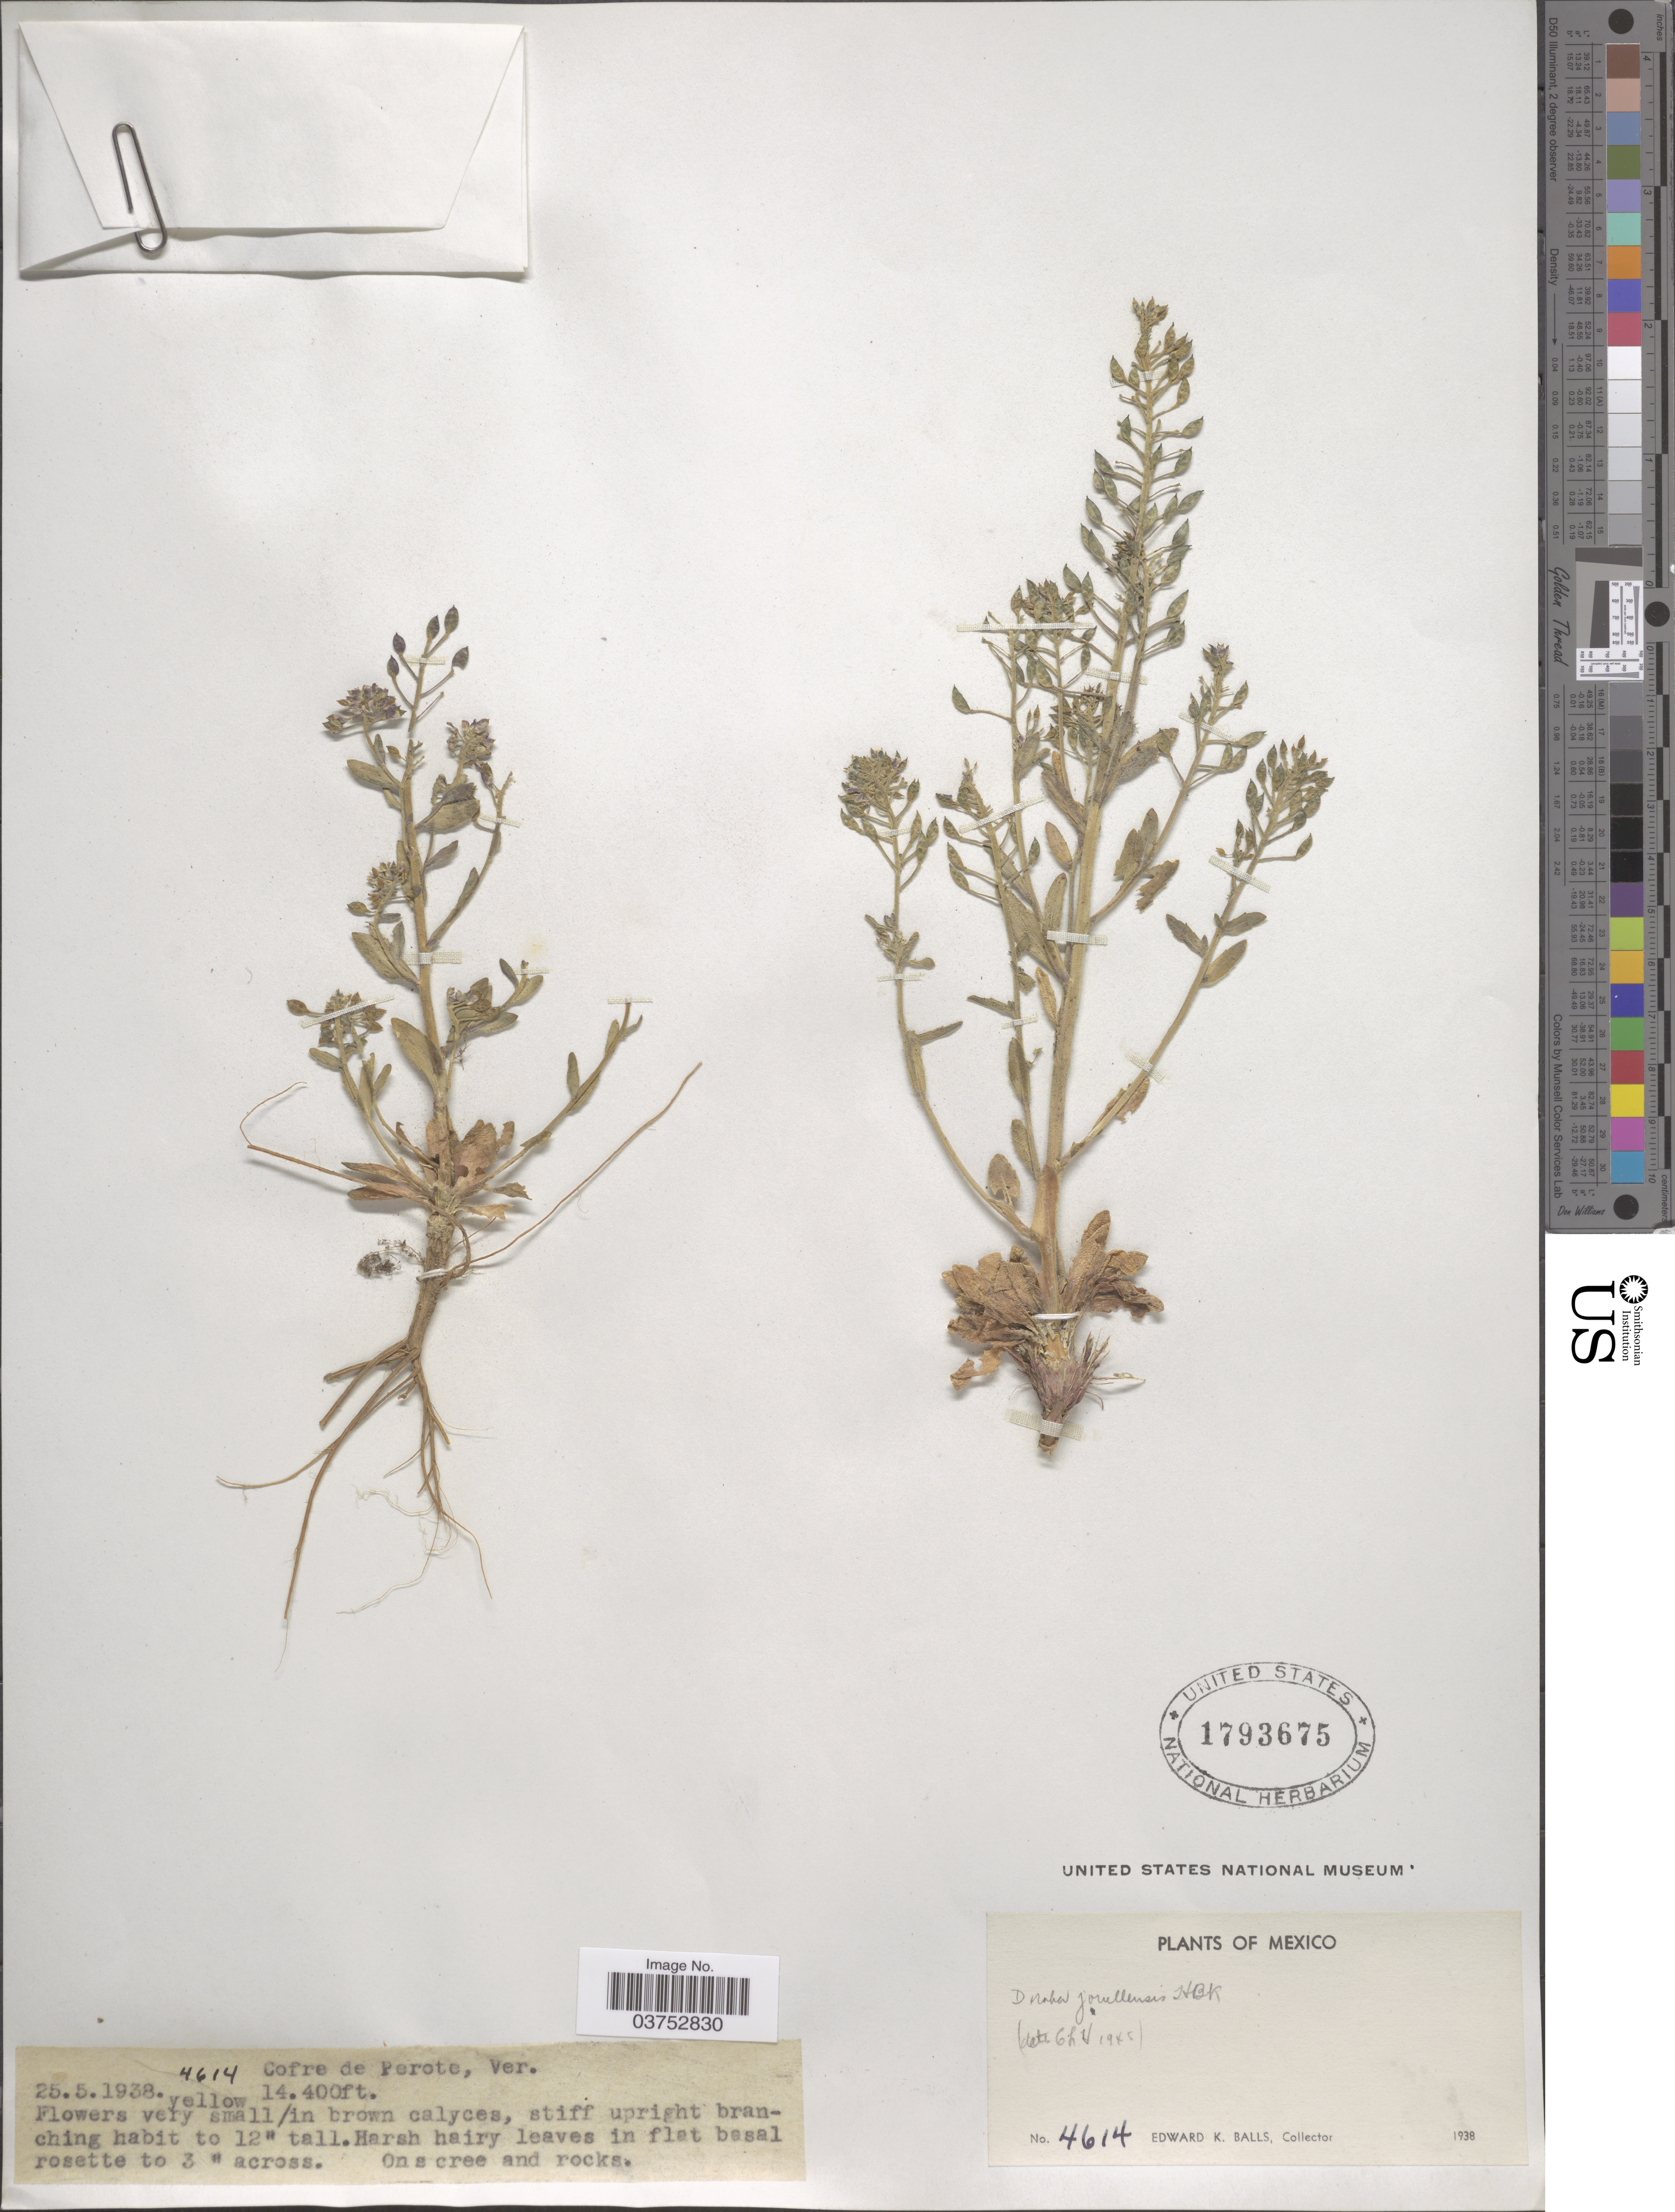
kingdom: Plantae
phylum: Tracheophyta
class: Magnoliopsida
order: Brassicales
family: Brassicaceae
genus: Draba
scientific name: Draba jorullensis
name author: Kunth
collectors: E. K. Balls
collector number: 4614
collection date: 1938-05-25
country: Mexico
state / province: Veracruz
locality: Cofre de Perote, Ver.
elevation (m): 4389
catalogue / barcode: US 1793675